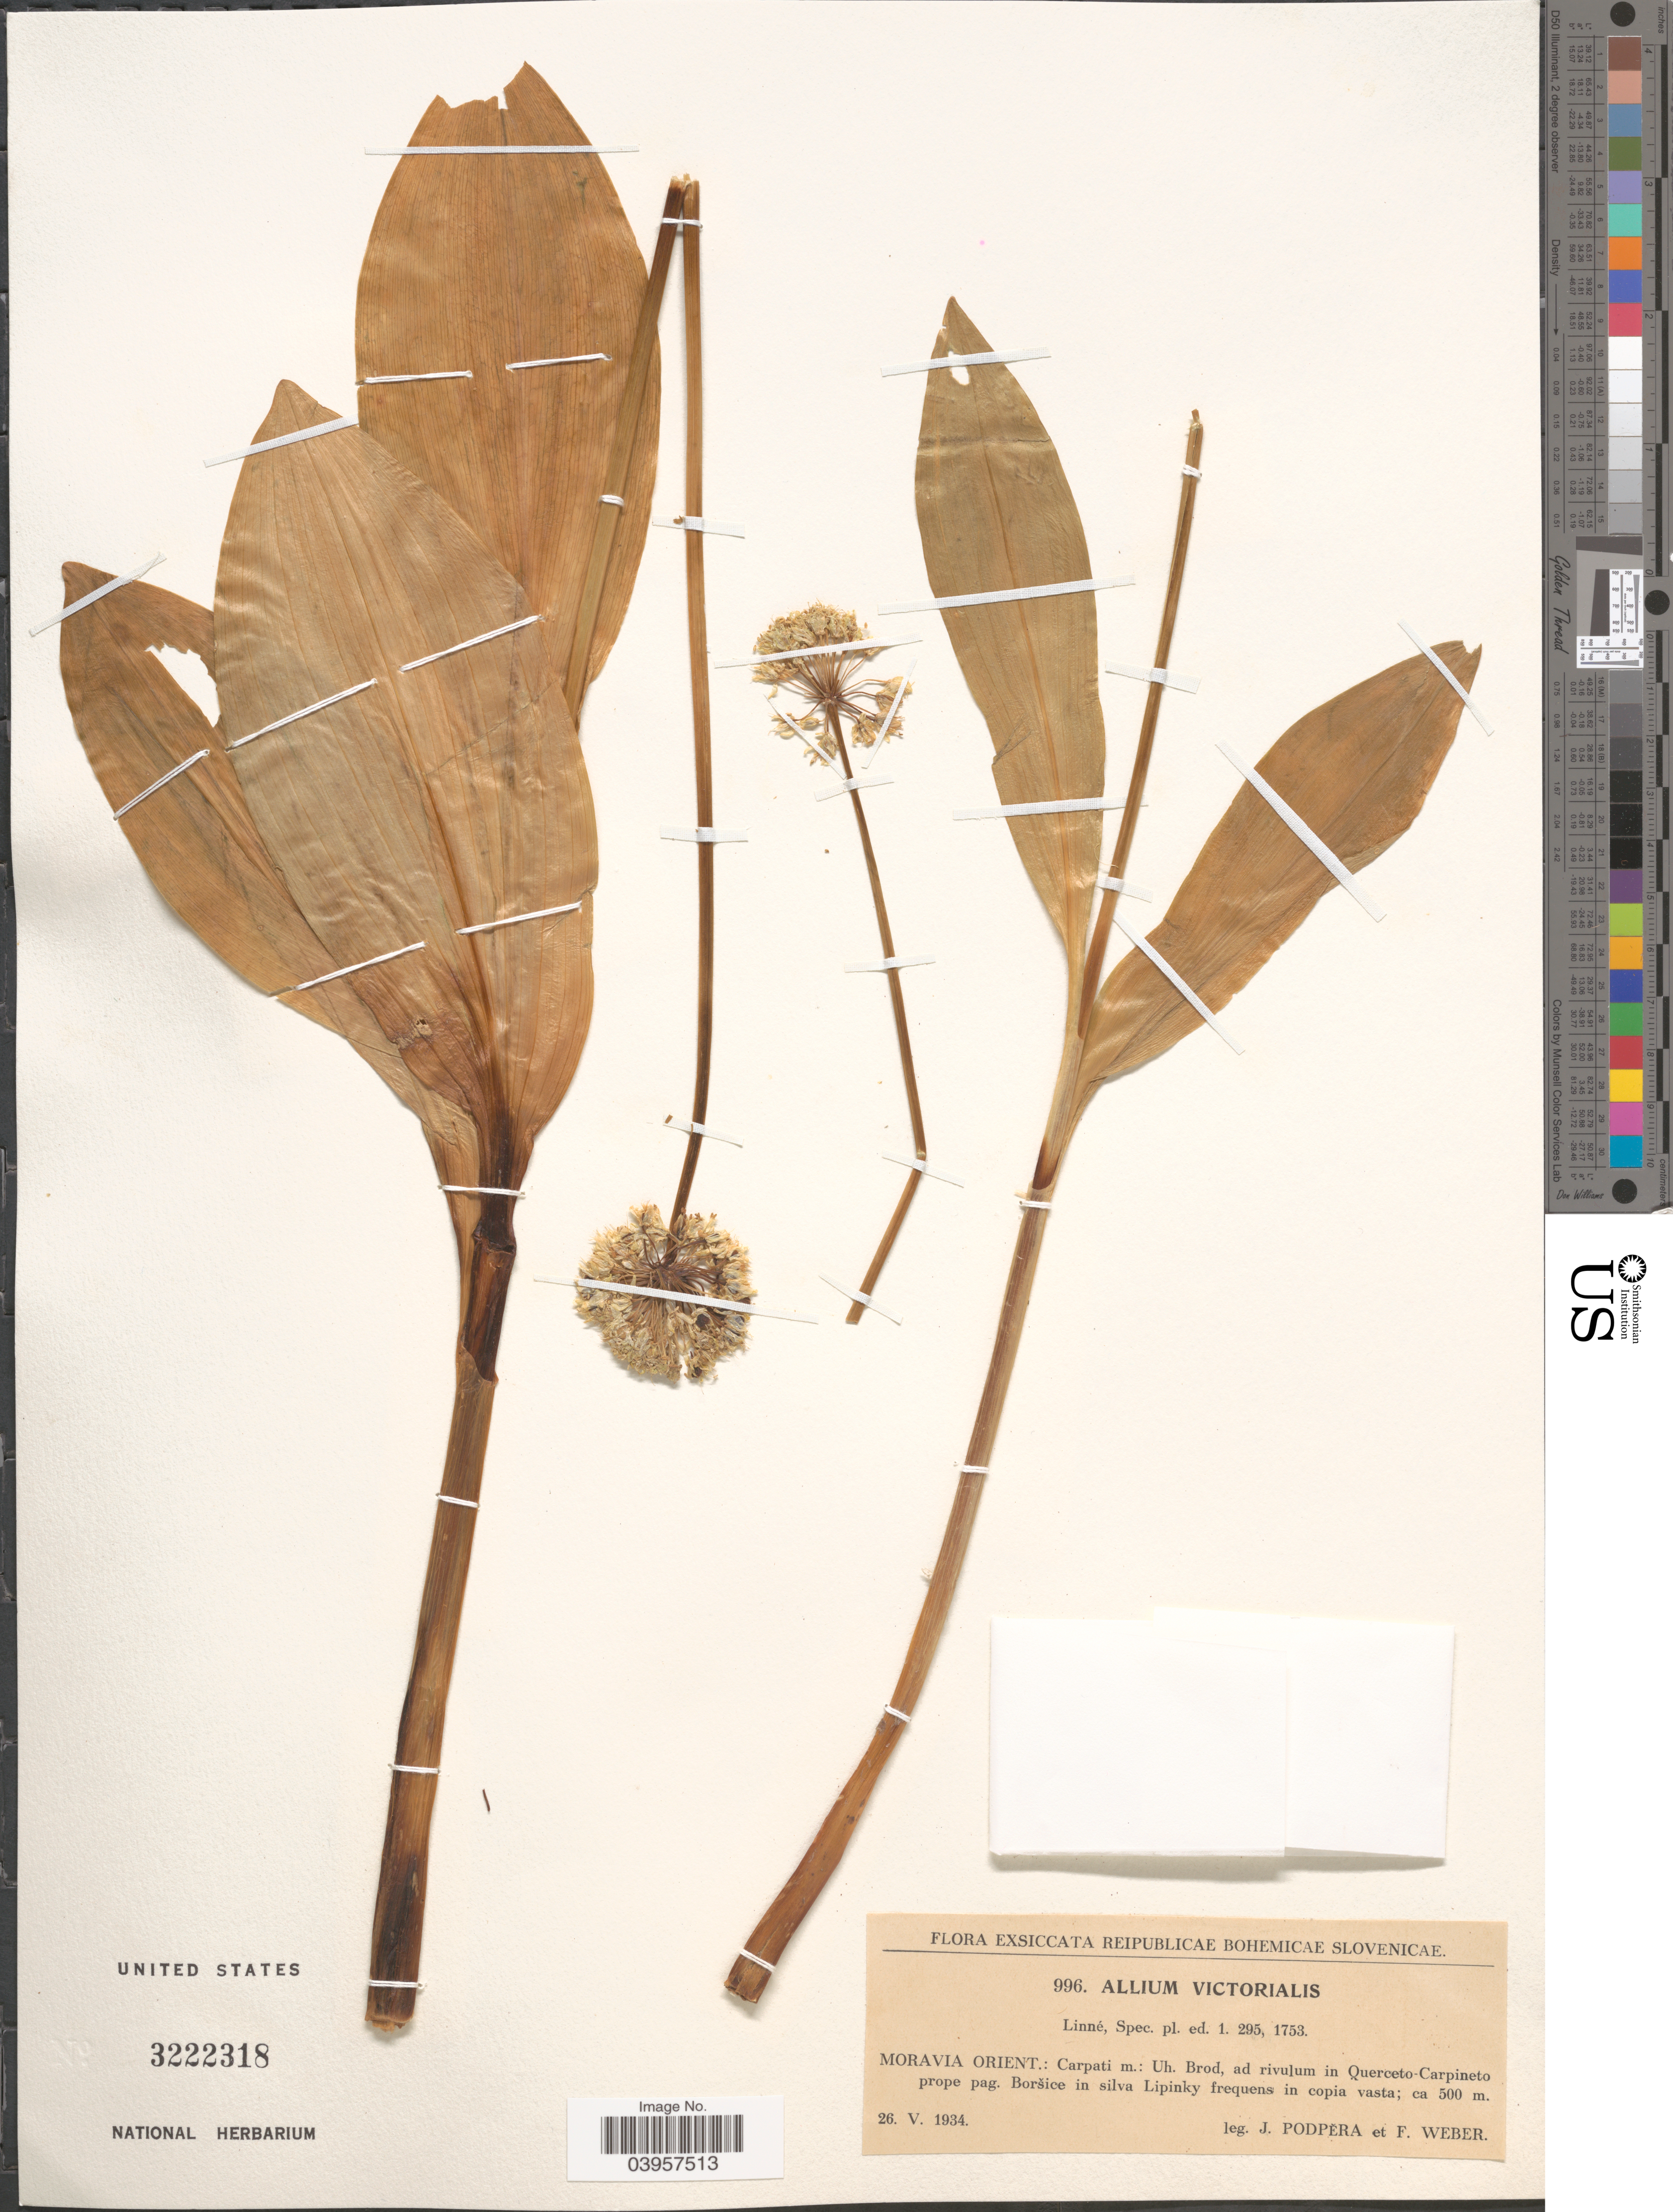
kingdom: Plantae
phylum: Tracheophyta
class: Liliopsida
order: Asparagales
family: Amaryllidaceae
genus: Allium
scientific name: Allium victorialis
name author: L.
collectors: J. Podpera & F. Weber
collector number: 996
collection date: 1934-05-26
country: Czechia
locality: Reipublicae Bohemicae Slovenicae. Moravia Orient.: Carpati m.: Uh. Brod, ad rivulum in Querceto-Carpineto prope pag. Boršice in silva Lipinky frequens in copia vasta.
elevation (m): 500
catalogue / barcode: US 3222318